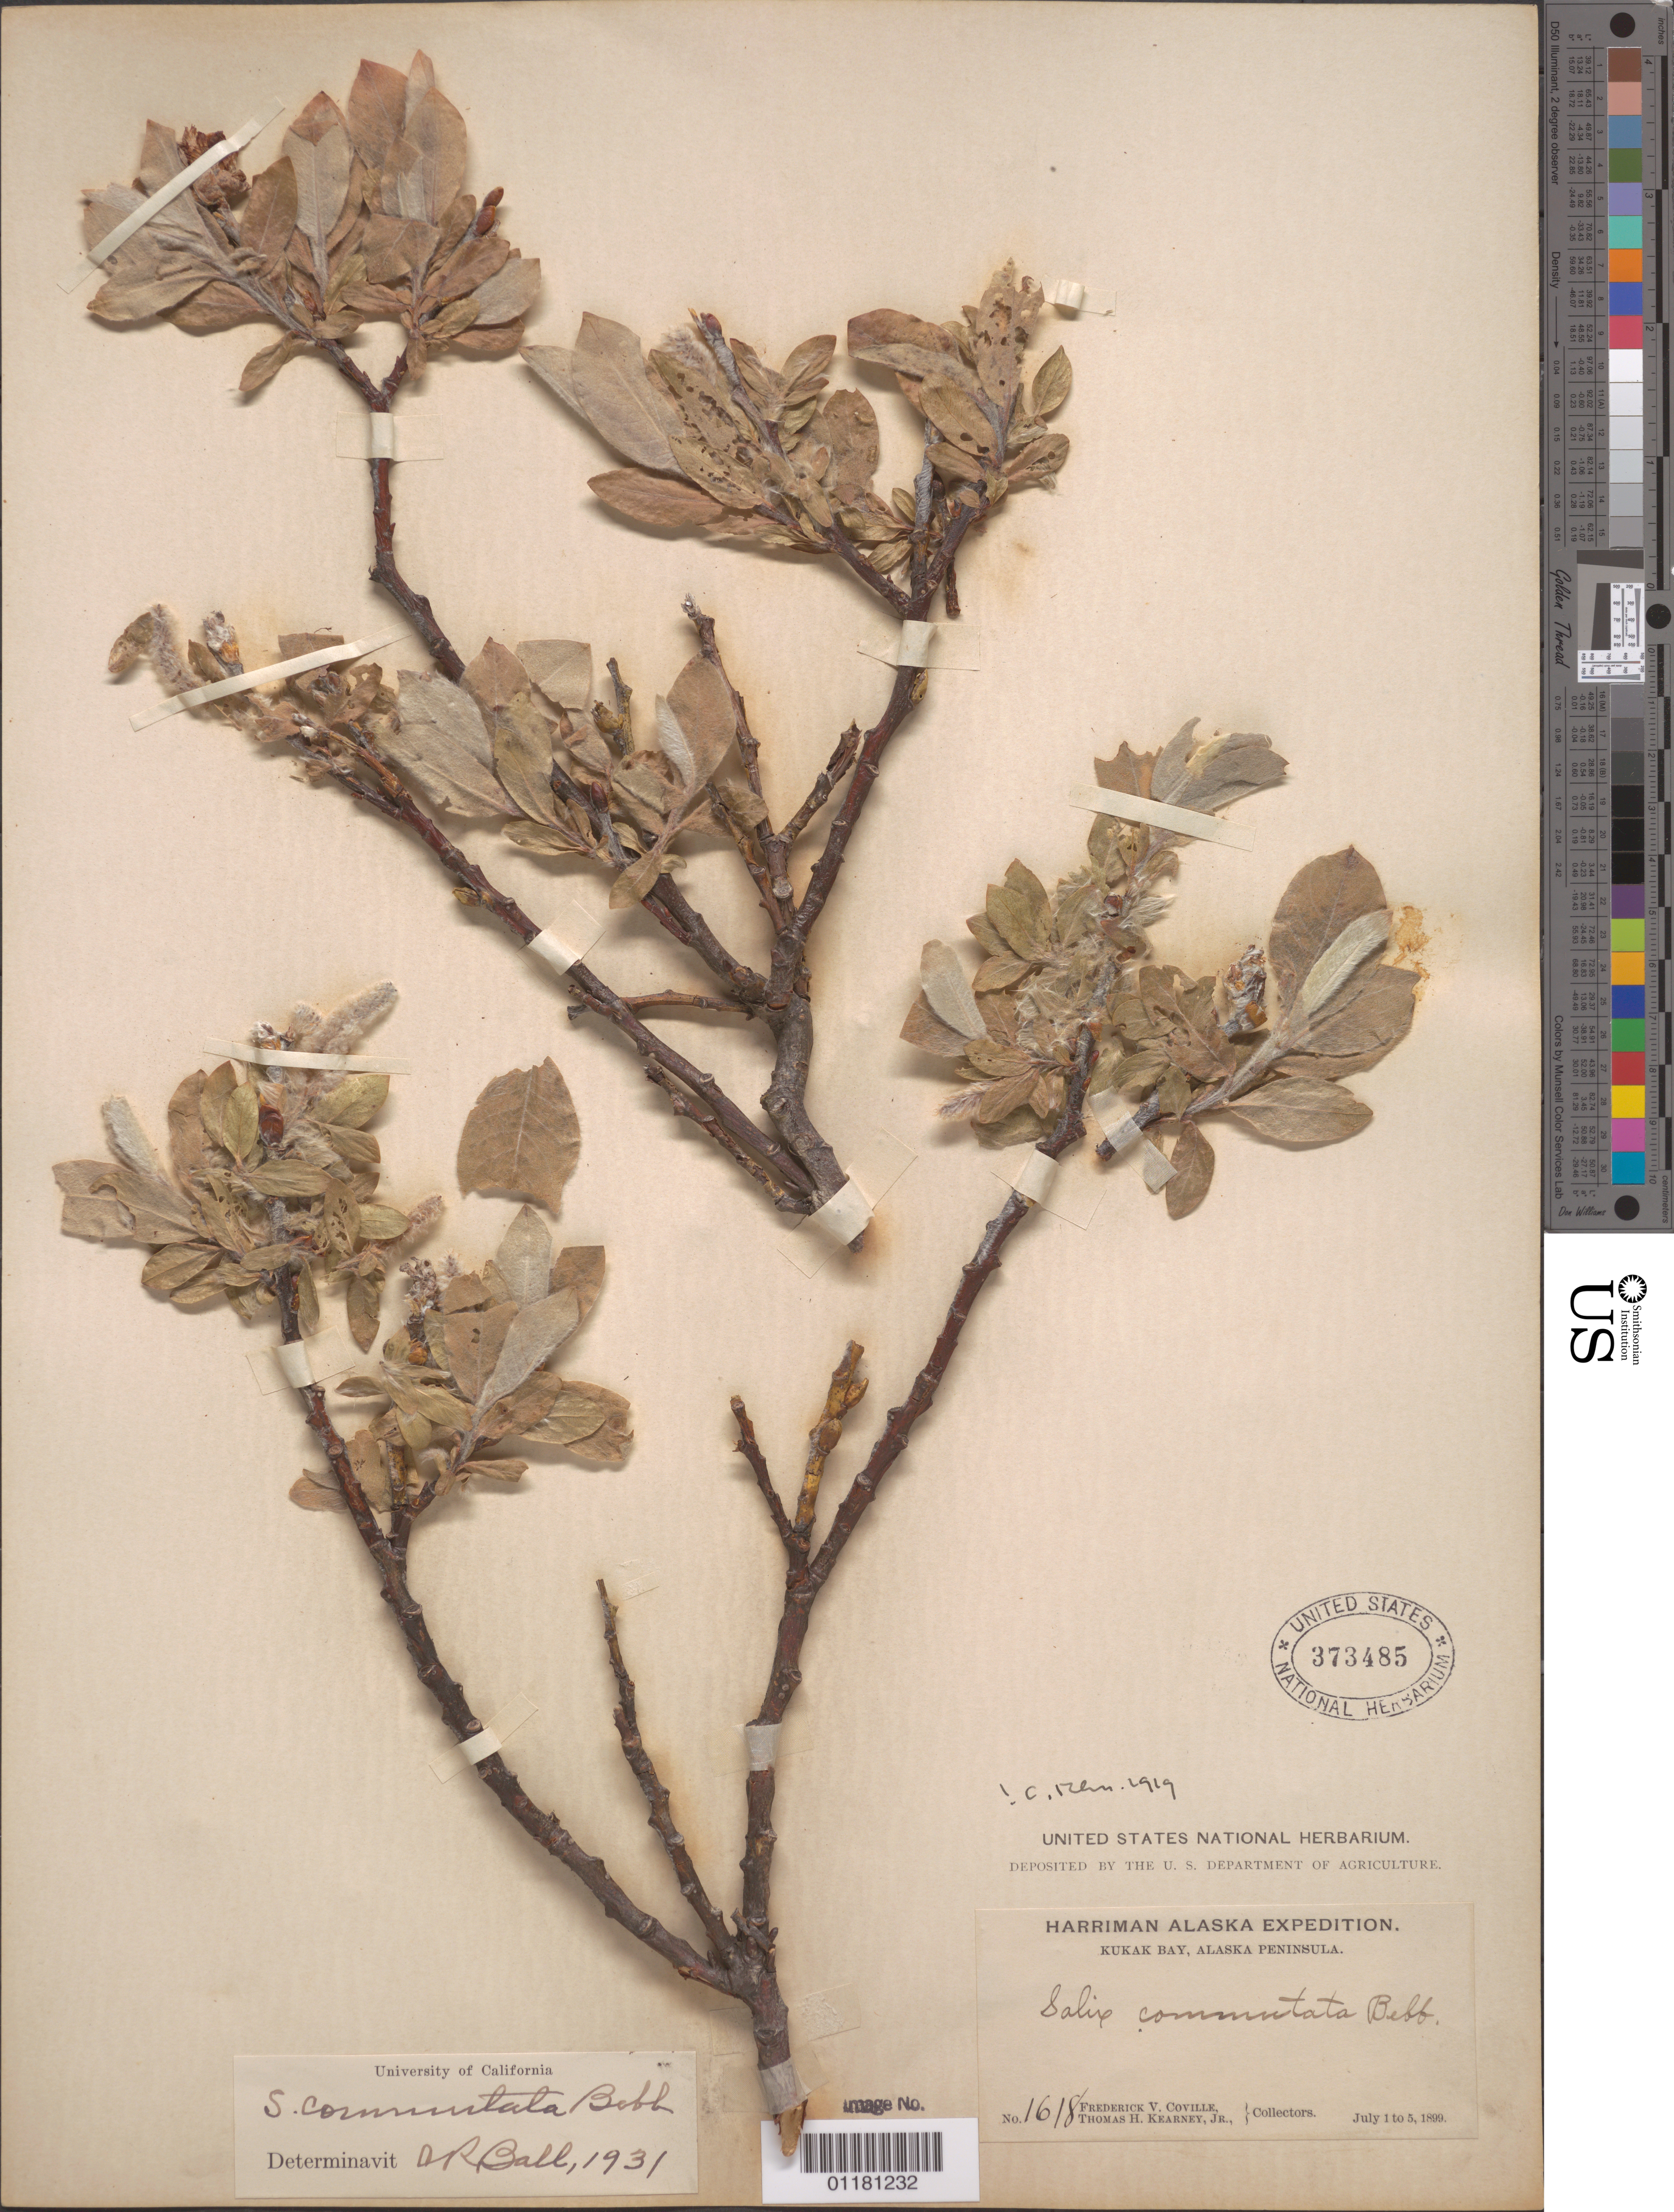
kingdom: Plantae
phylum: Tracheophyta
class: Magnoliopsida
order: Malpighiales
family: Salicaceae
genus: Salix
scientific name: Salix commutata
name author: Bebb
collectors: F. V. Coville & T. H. Kearney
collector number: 1618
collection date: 1899-07-05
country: United States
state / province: Alaska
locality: Kukak Bay, Alaska Penninsula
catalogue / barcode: US 373485